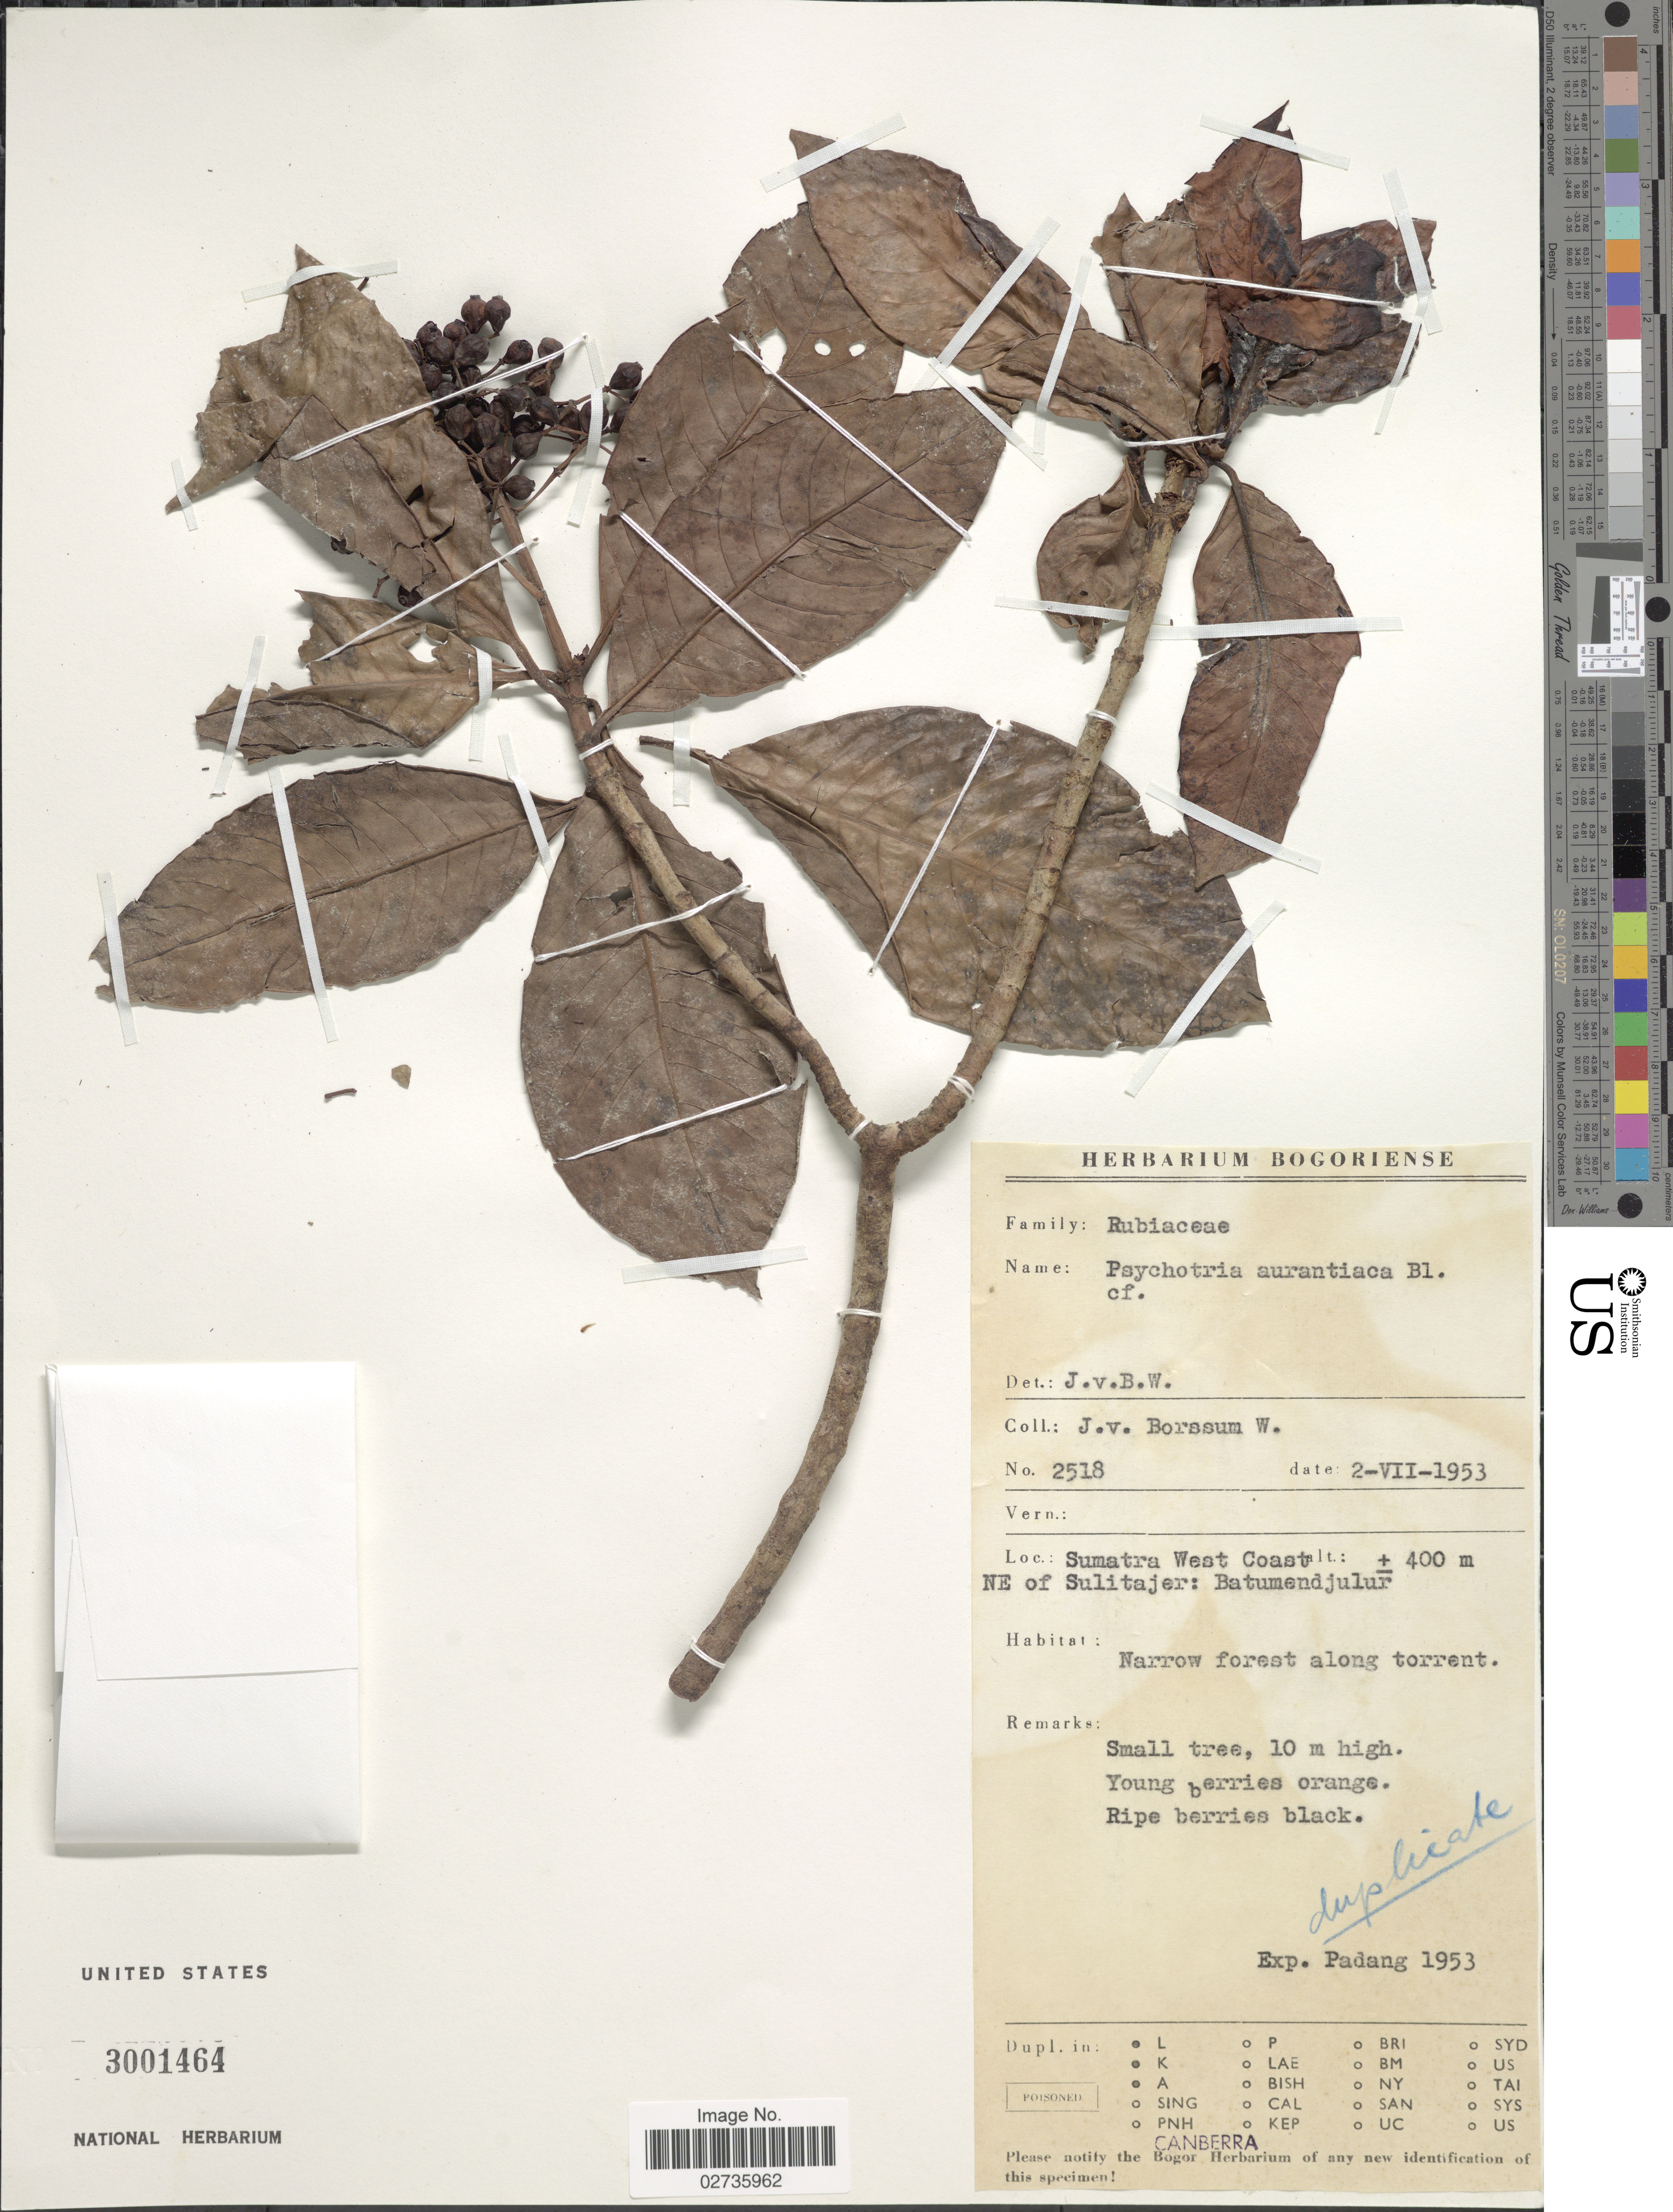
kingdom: Plantae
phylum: Tracheophyta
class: Magnoliopsida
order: Gentianales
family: Rubiaceae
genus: Psychotria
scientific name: Psychotria aurantiocarpa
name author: Fosberg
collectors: J. Borssum Waalkes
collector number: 2518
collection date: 1953-07-02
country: Indonesia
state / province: Sumatra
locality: Sumatra West Coast; NE of Sulitajer: Batumendjulur, Narrow forest along torrent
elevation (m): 400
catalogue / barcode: US 3001464